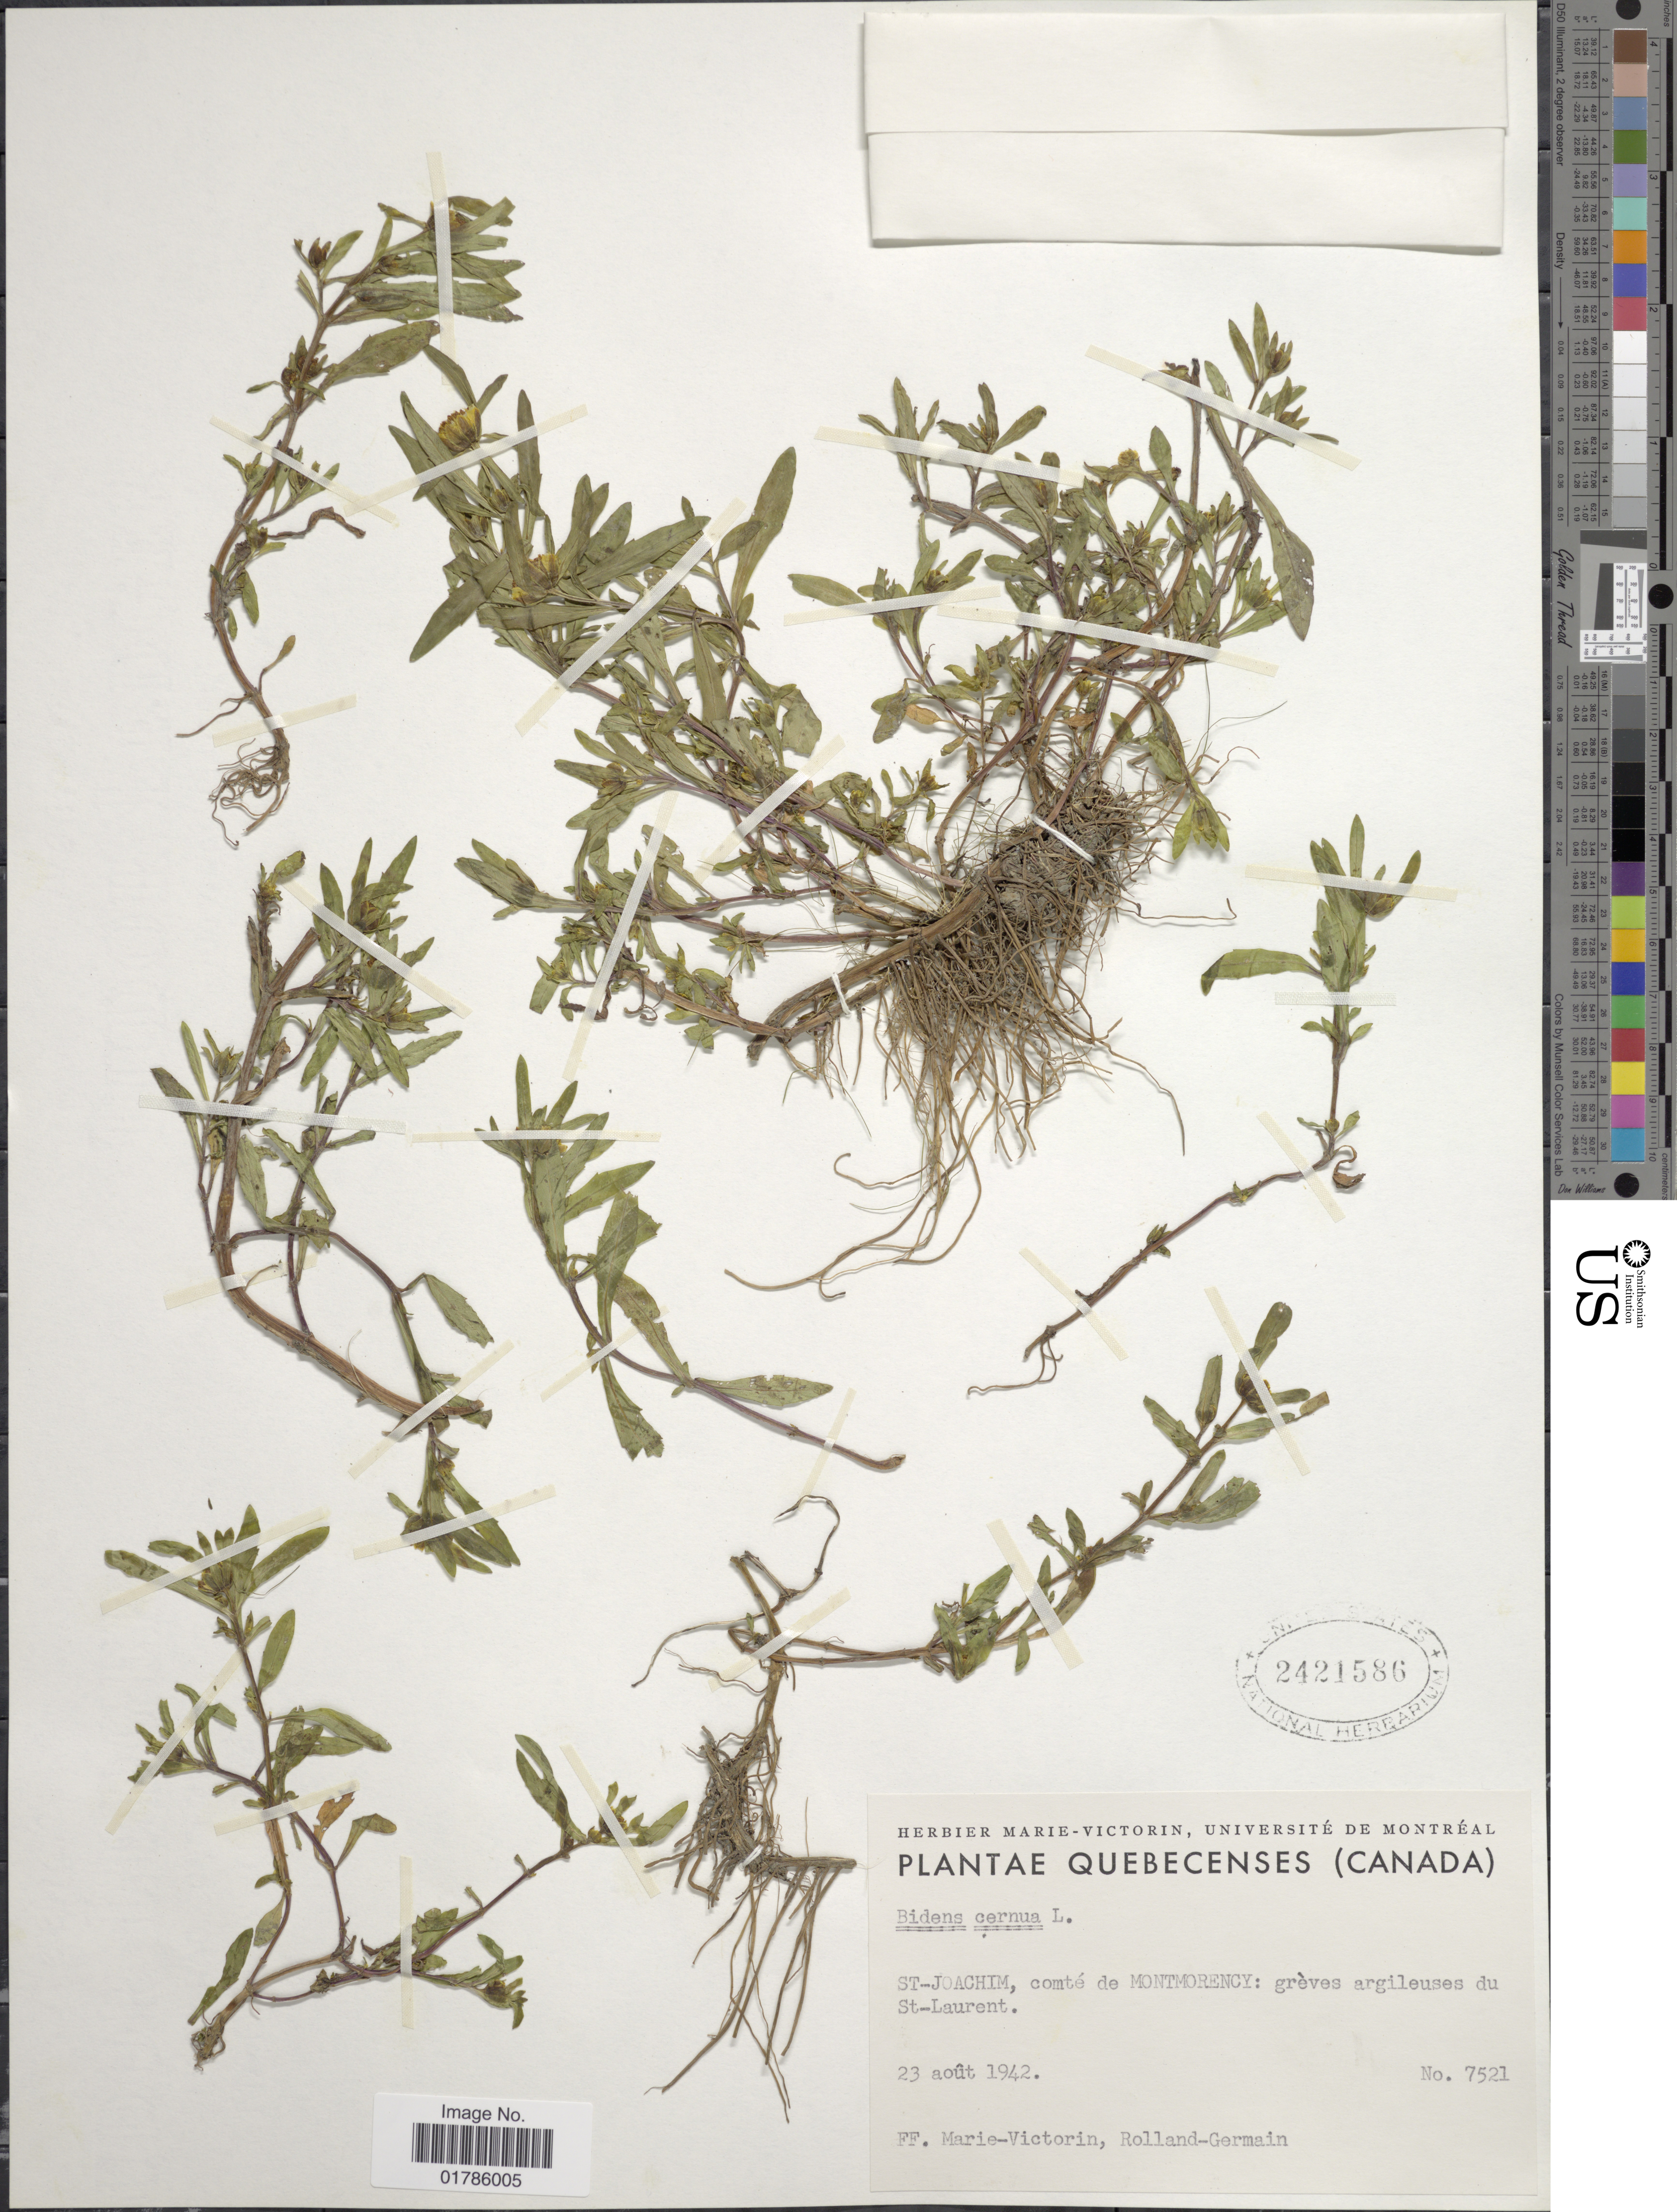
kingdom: Plantae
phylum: Tracheophyta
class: Magnoliopsida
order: Asterales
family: Asteraceae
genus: Bidens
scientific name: Bidens cernua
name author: L.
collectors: Fr. Marie-Victorin & Rolland-Germain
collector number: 7521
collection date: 1942-08-23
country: Canada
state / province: Quebec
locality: Quebecenses, St. Joachim, comte de Montmorency: greves argileuses du St-Laurent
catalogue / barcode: US 2421586